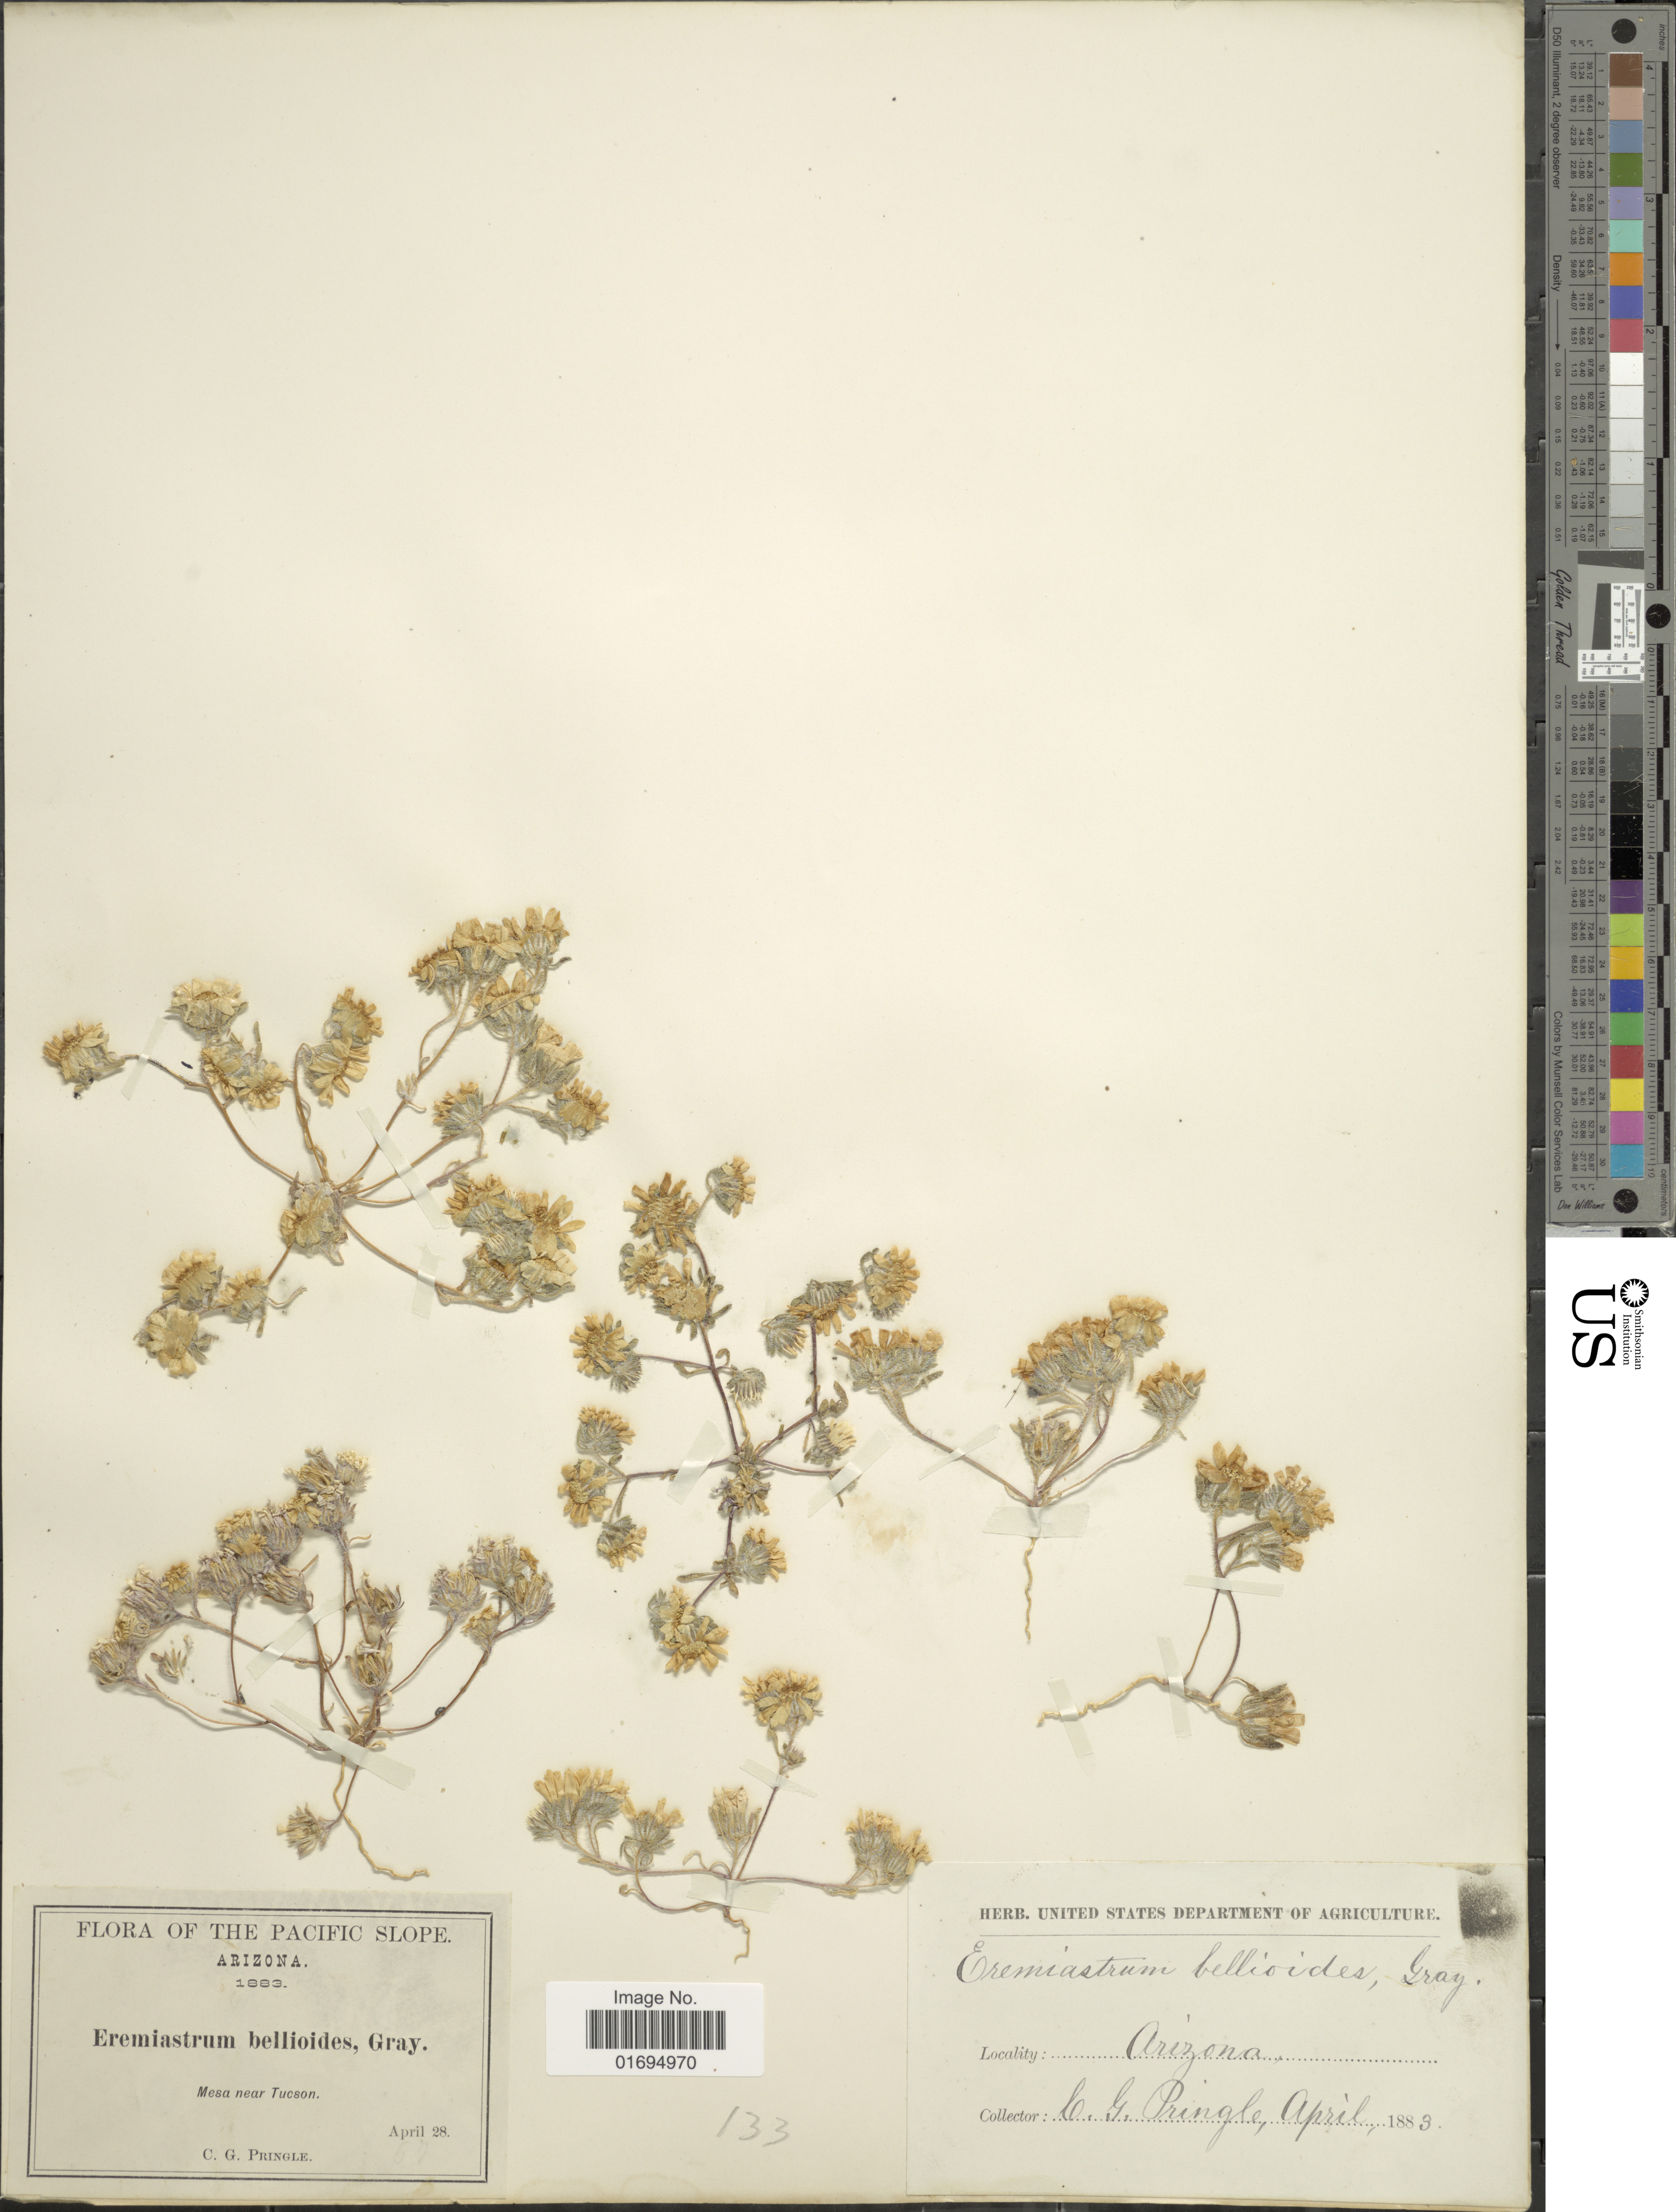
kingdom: Plantae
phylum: Tracheophyta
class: Magnoliopsida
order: Asterales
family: Asteraceae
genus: Monoptilon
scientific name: Monoptilon bellioides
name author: (A. Gray) H.M. Hall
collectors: C. G. Pringle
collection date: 1883-04-28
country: United States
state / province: Arizona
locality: Mesa near Tucson